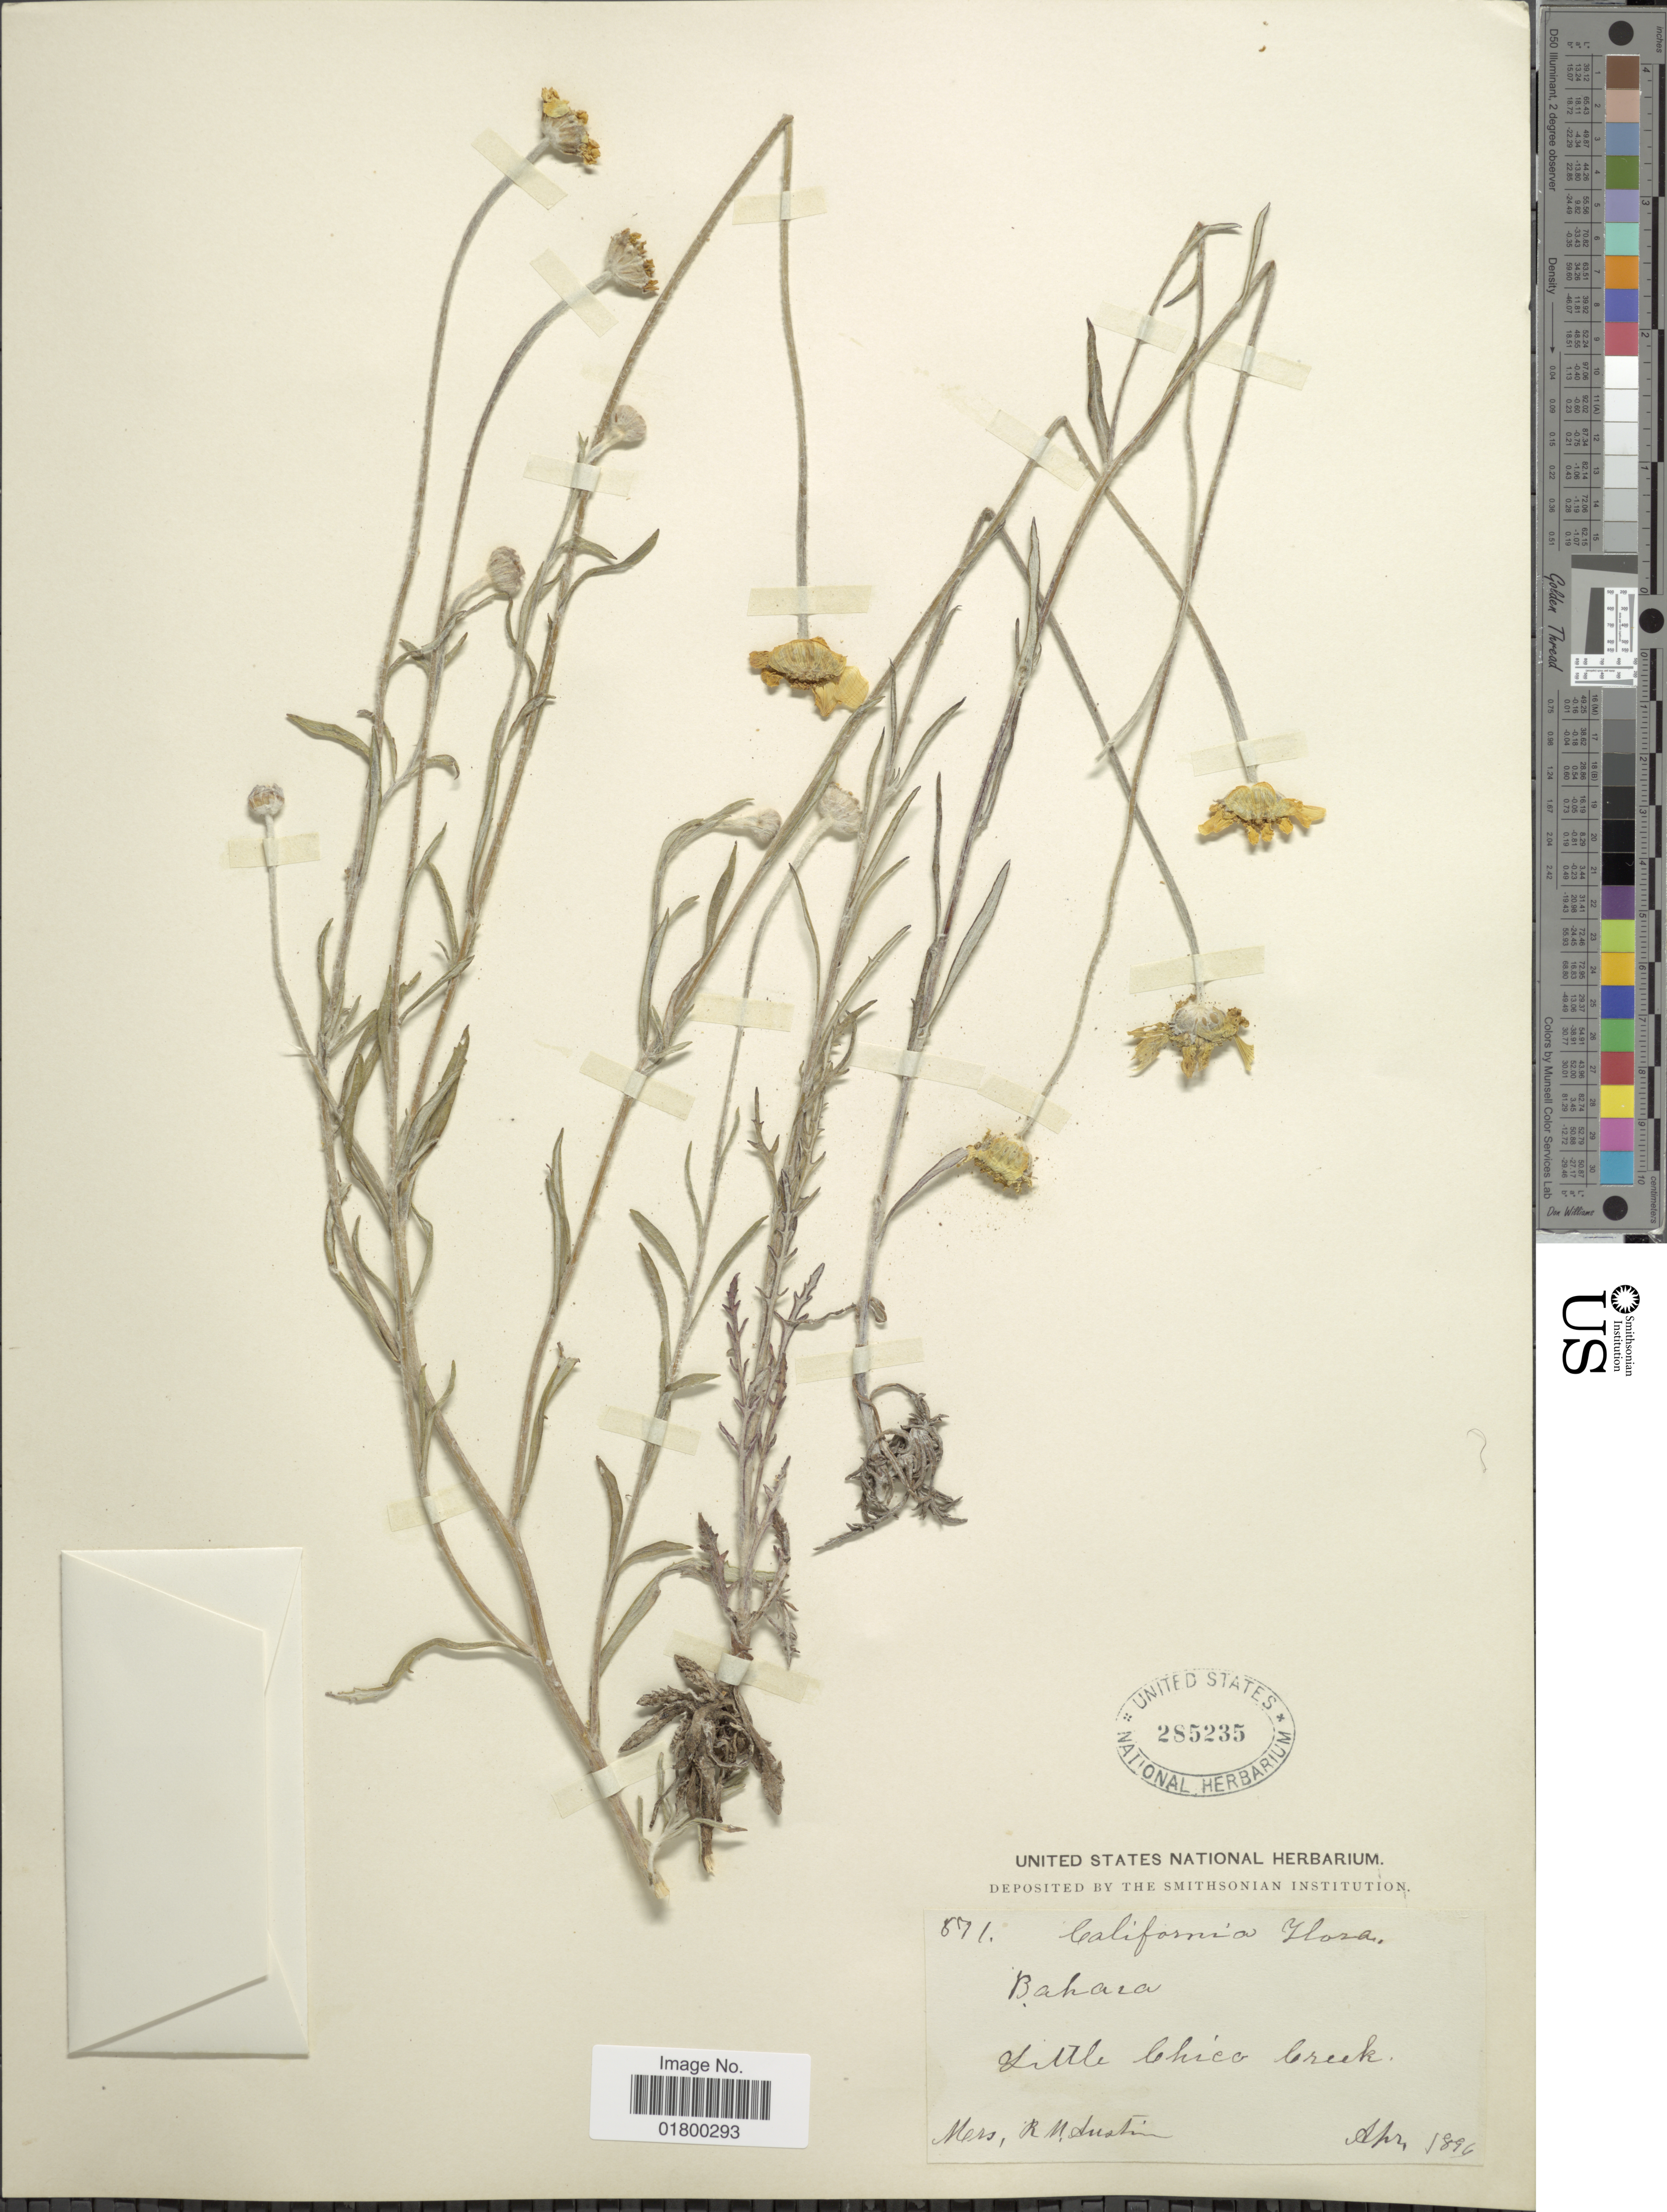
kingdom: Plantae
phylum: Tracheophyta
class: Magnoliopsida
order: Asterales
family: Asteraceae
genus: Eriophyllum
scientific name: Eriophyllum lanatum var. grandiflorum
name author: (A. Gray) Jeps.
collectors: R. Austin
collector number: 871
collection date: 1896-04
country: United States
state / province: California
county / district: Butte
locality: Little Chico Creek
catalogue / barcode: US 285235